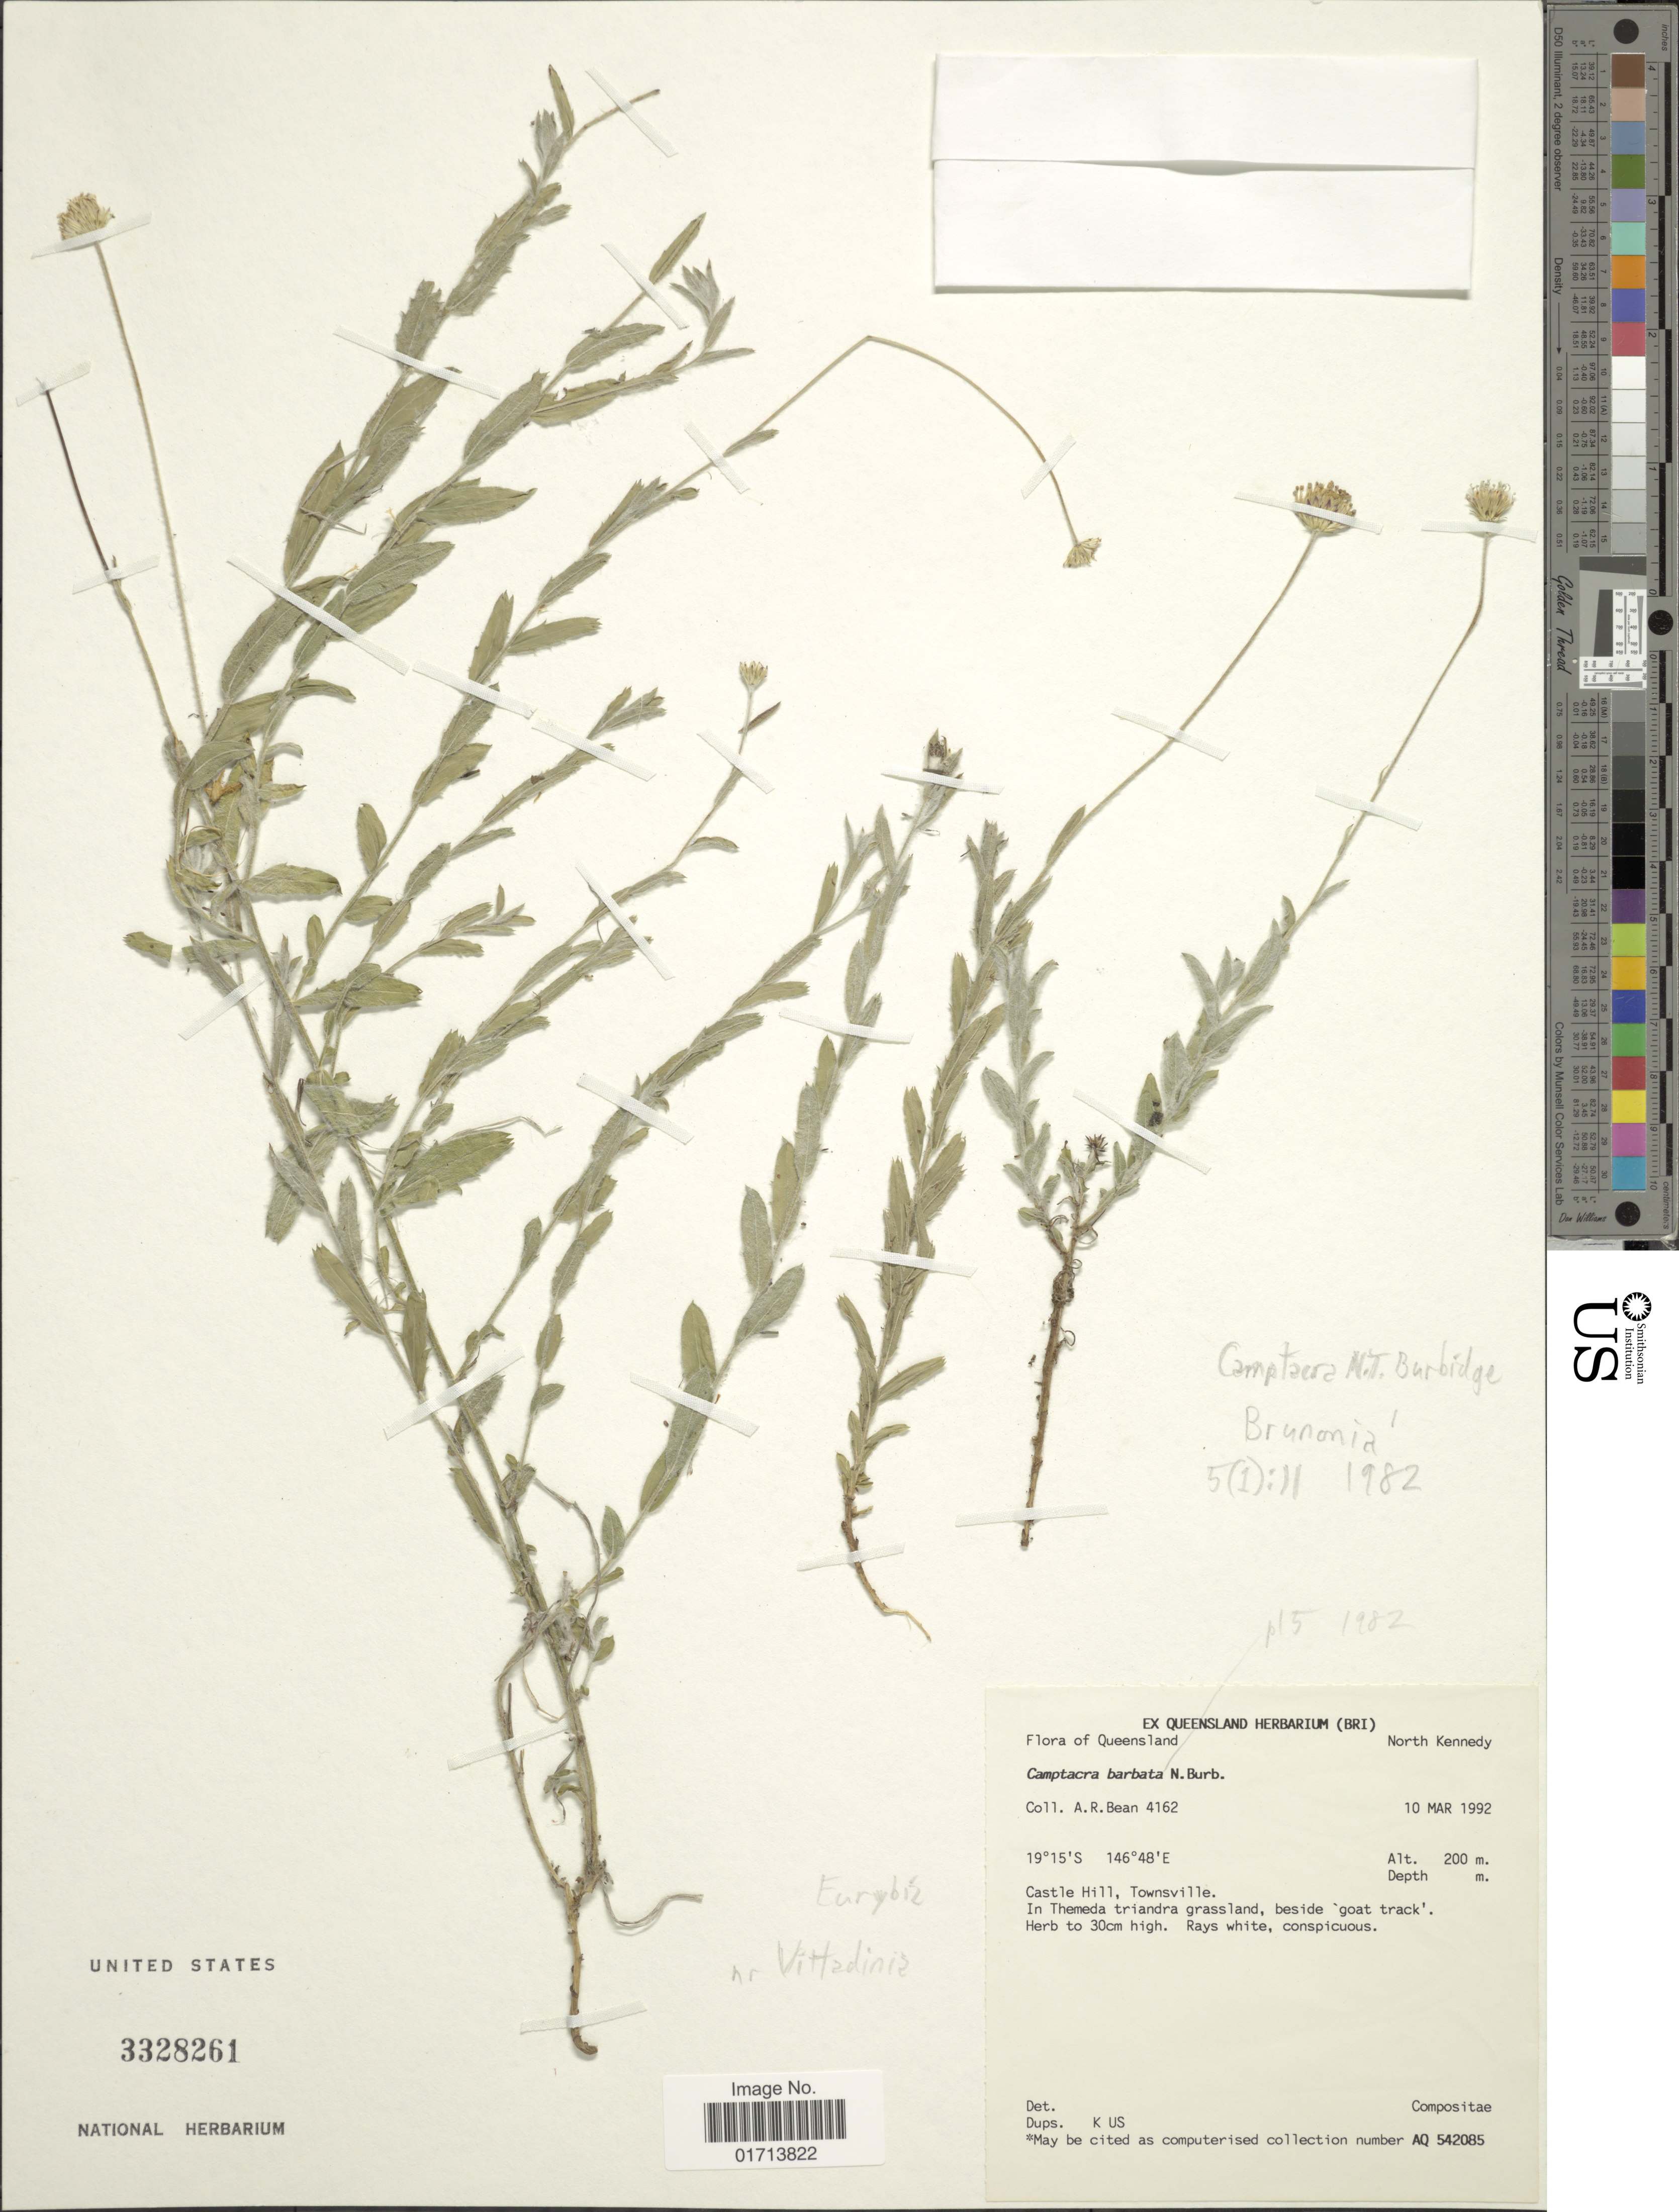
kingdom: Plantae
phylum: Tracheophyta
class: Magnoliopsida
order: Asterales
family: Asteraceae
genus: Camptacra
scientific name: Camptacra barbata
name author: N.T. Burb.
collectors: A. R. Bean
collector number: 4162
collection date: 1992-03-10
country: Australia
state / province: Queensland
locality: North Kennedy, Castle Hill, Townsville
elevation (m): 200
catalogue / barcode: US 3328261